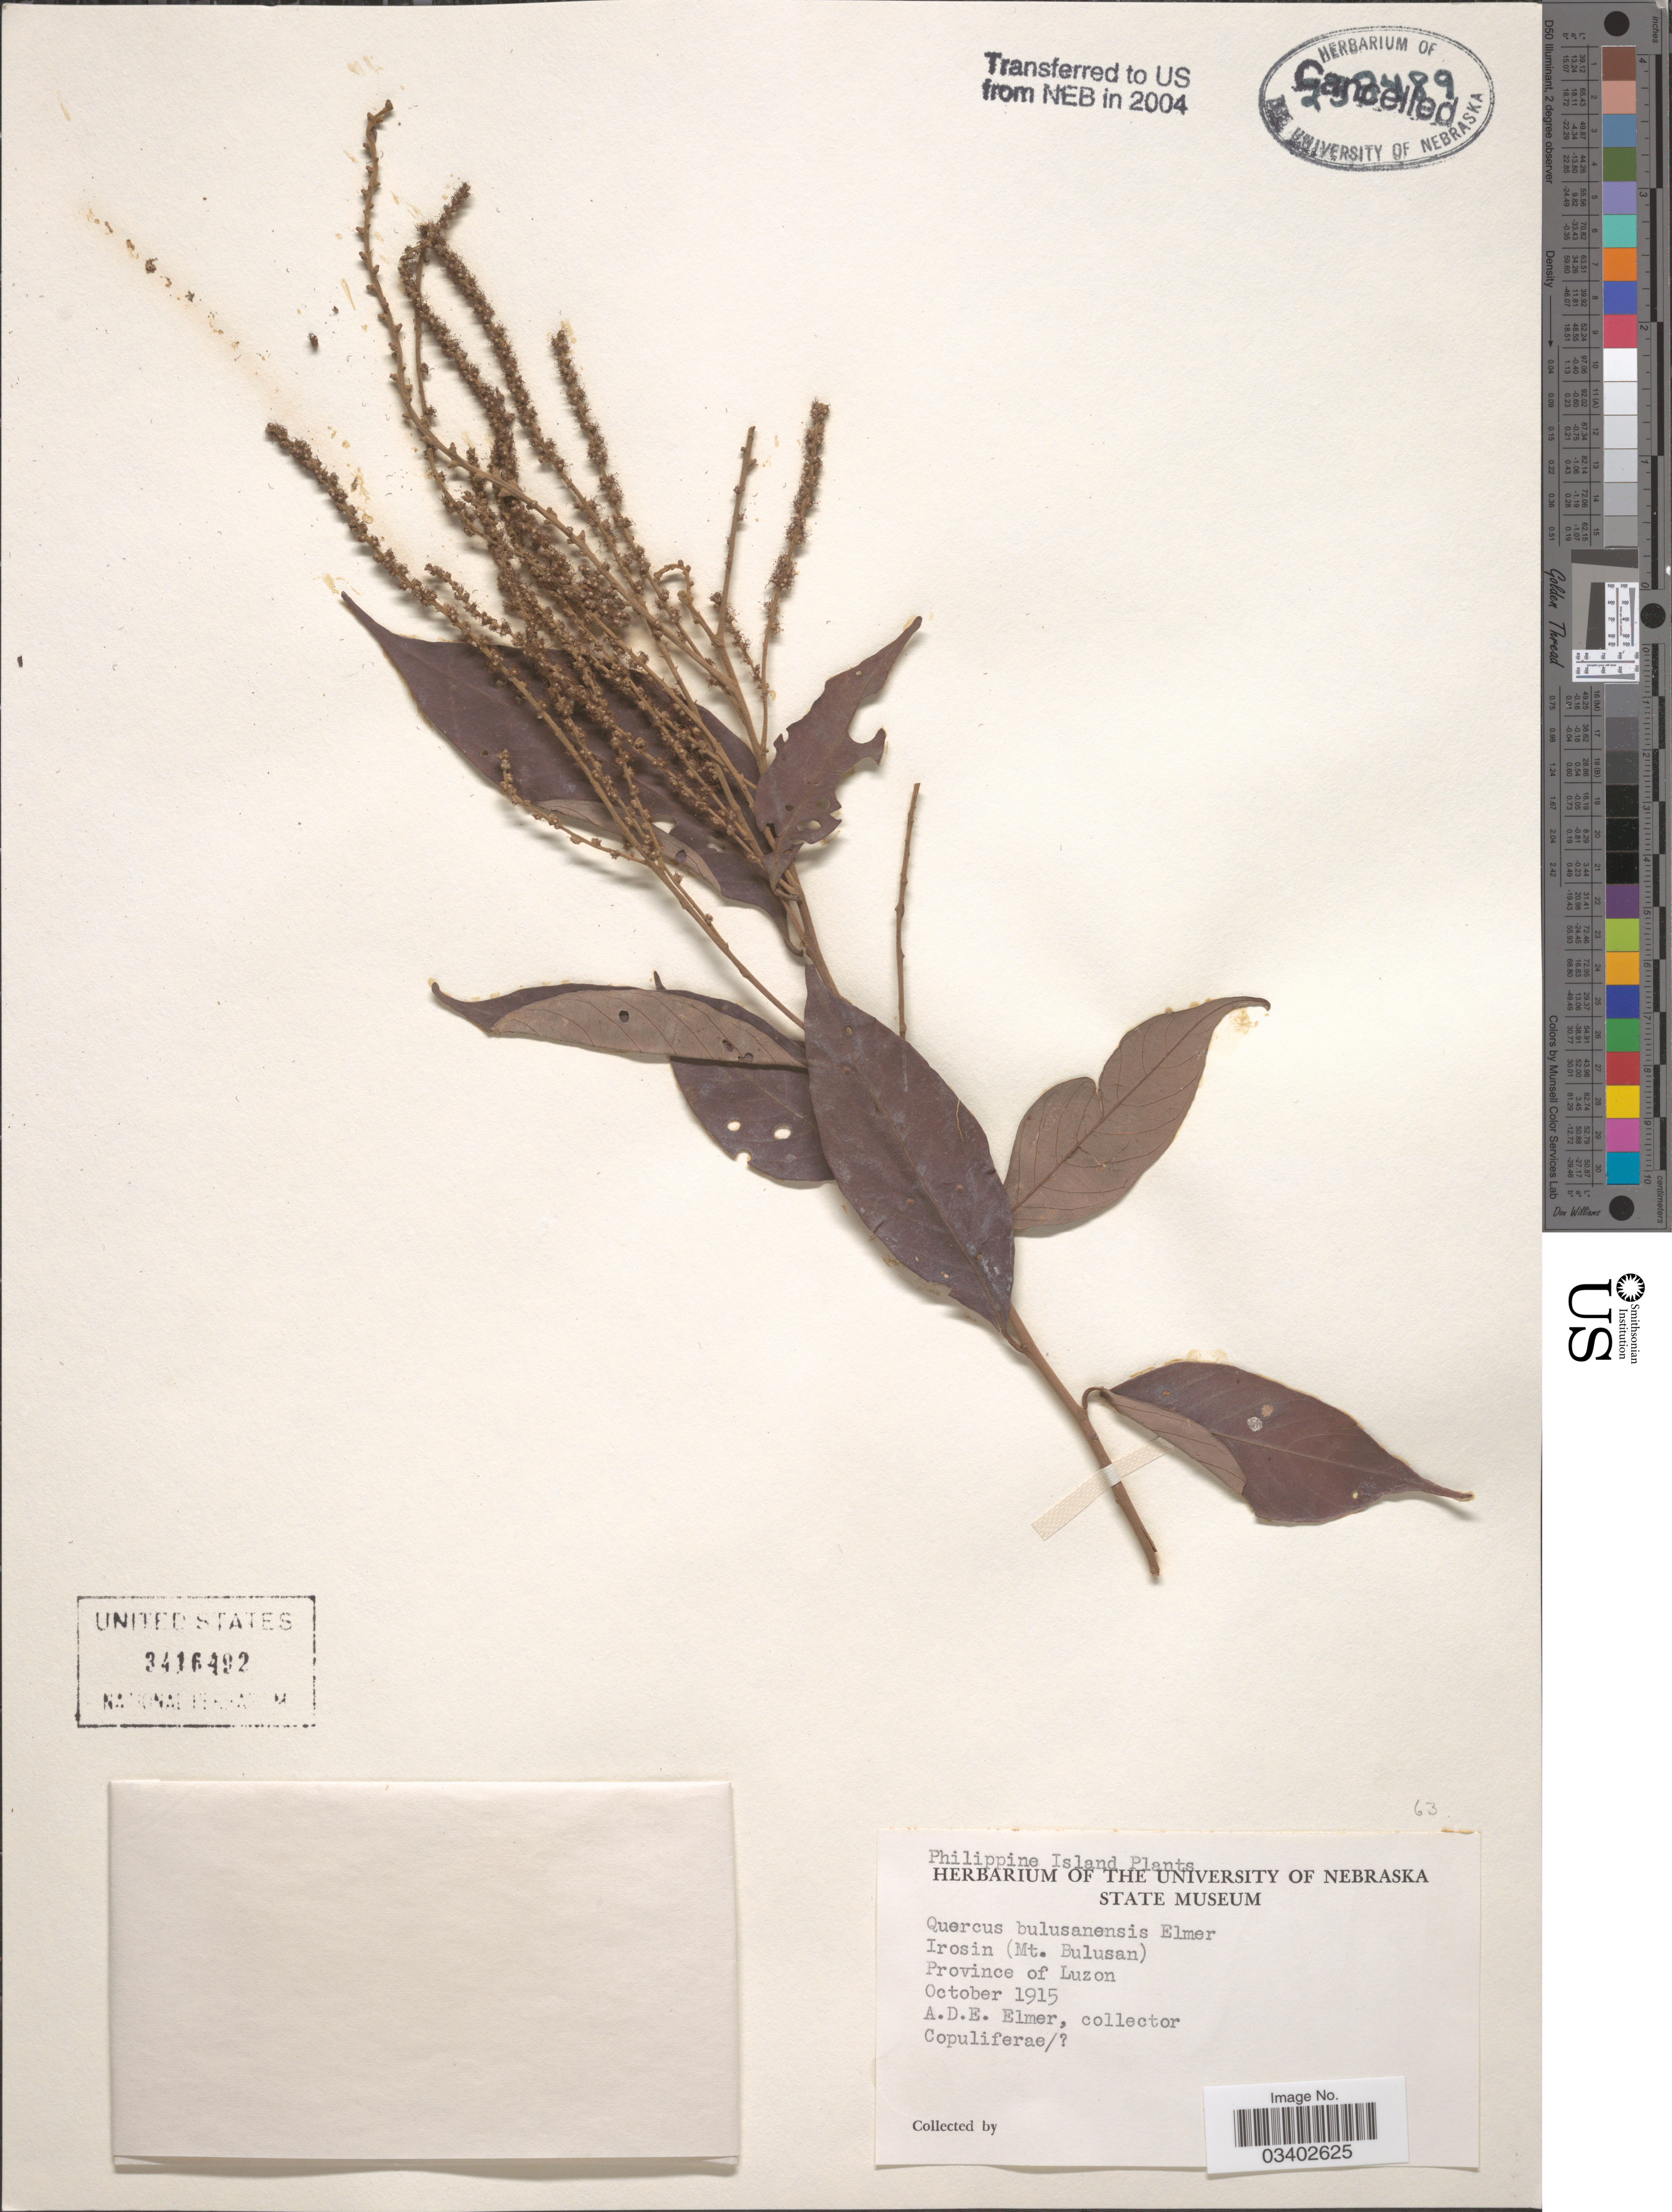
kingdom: Plantae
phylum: Tracheophyta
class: Magnoliopsida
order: Fagales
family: Fagaceae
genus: Lithocarpus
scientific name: Lithocarpus caudatifolius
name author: (Merr.) Rehder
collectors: A. D. E. Elmer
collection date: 1915-10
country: Philippines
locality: Irosin (Mt. Bulusan). Province of Luzon.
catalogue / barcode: US 3416492